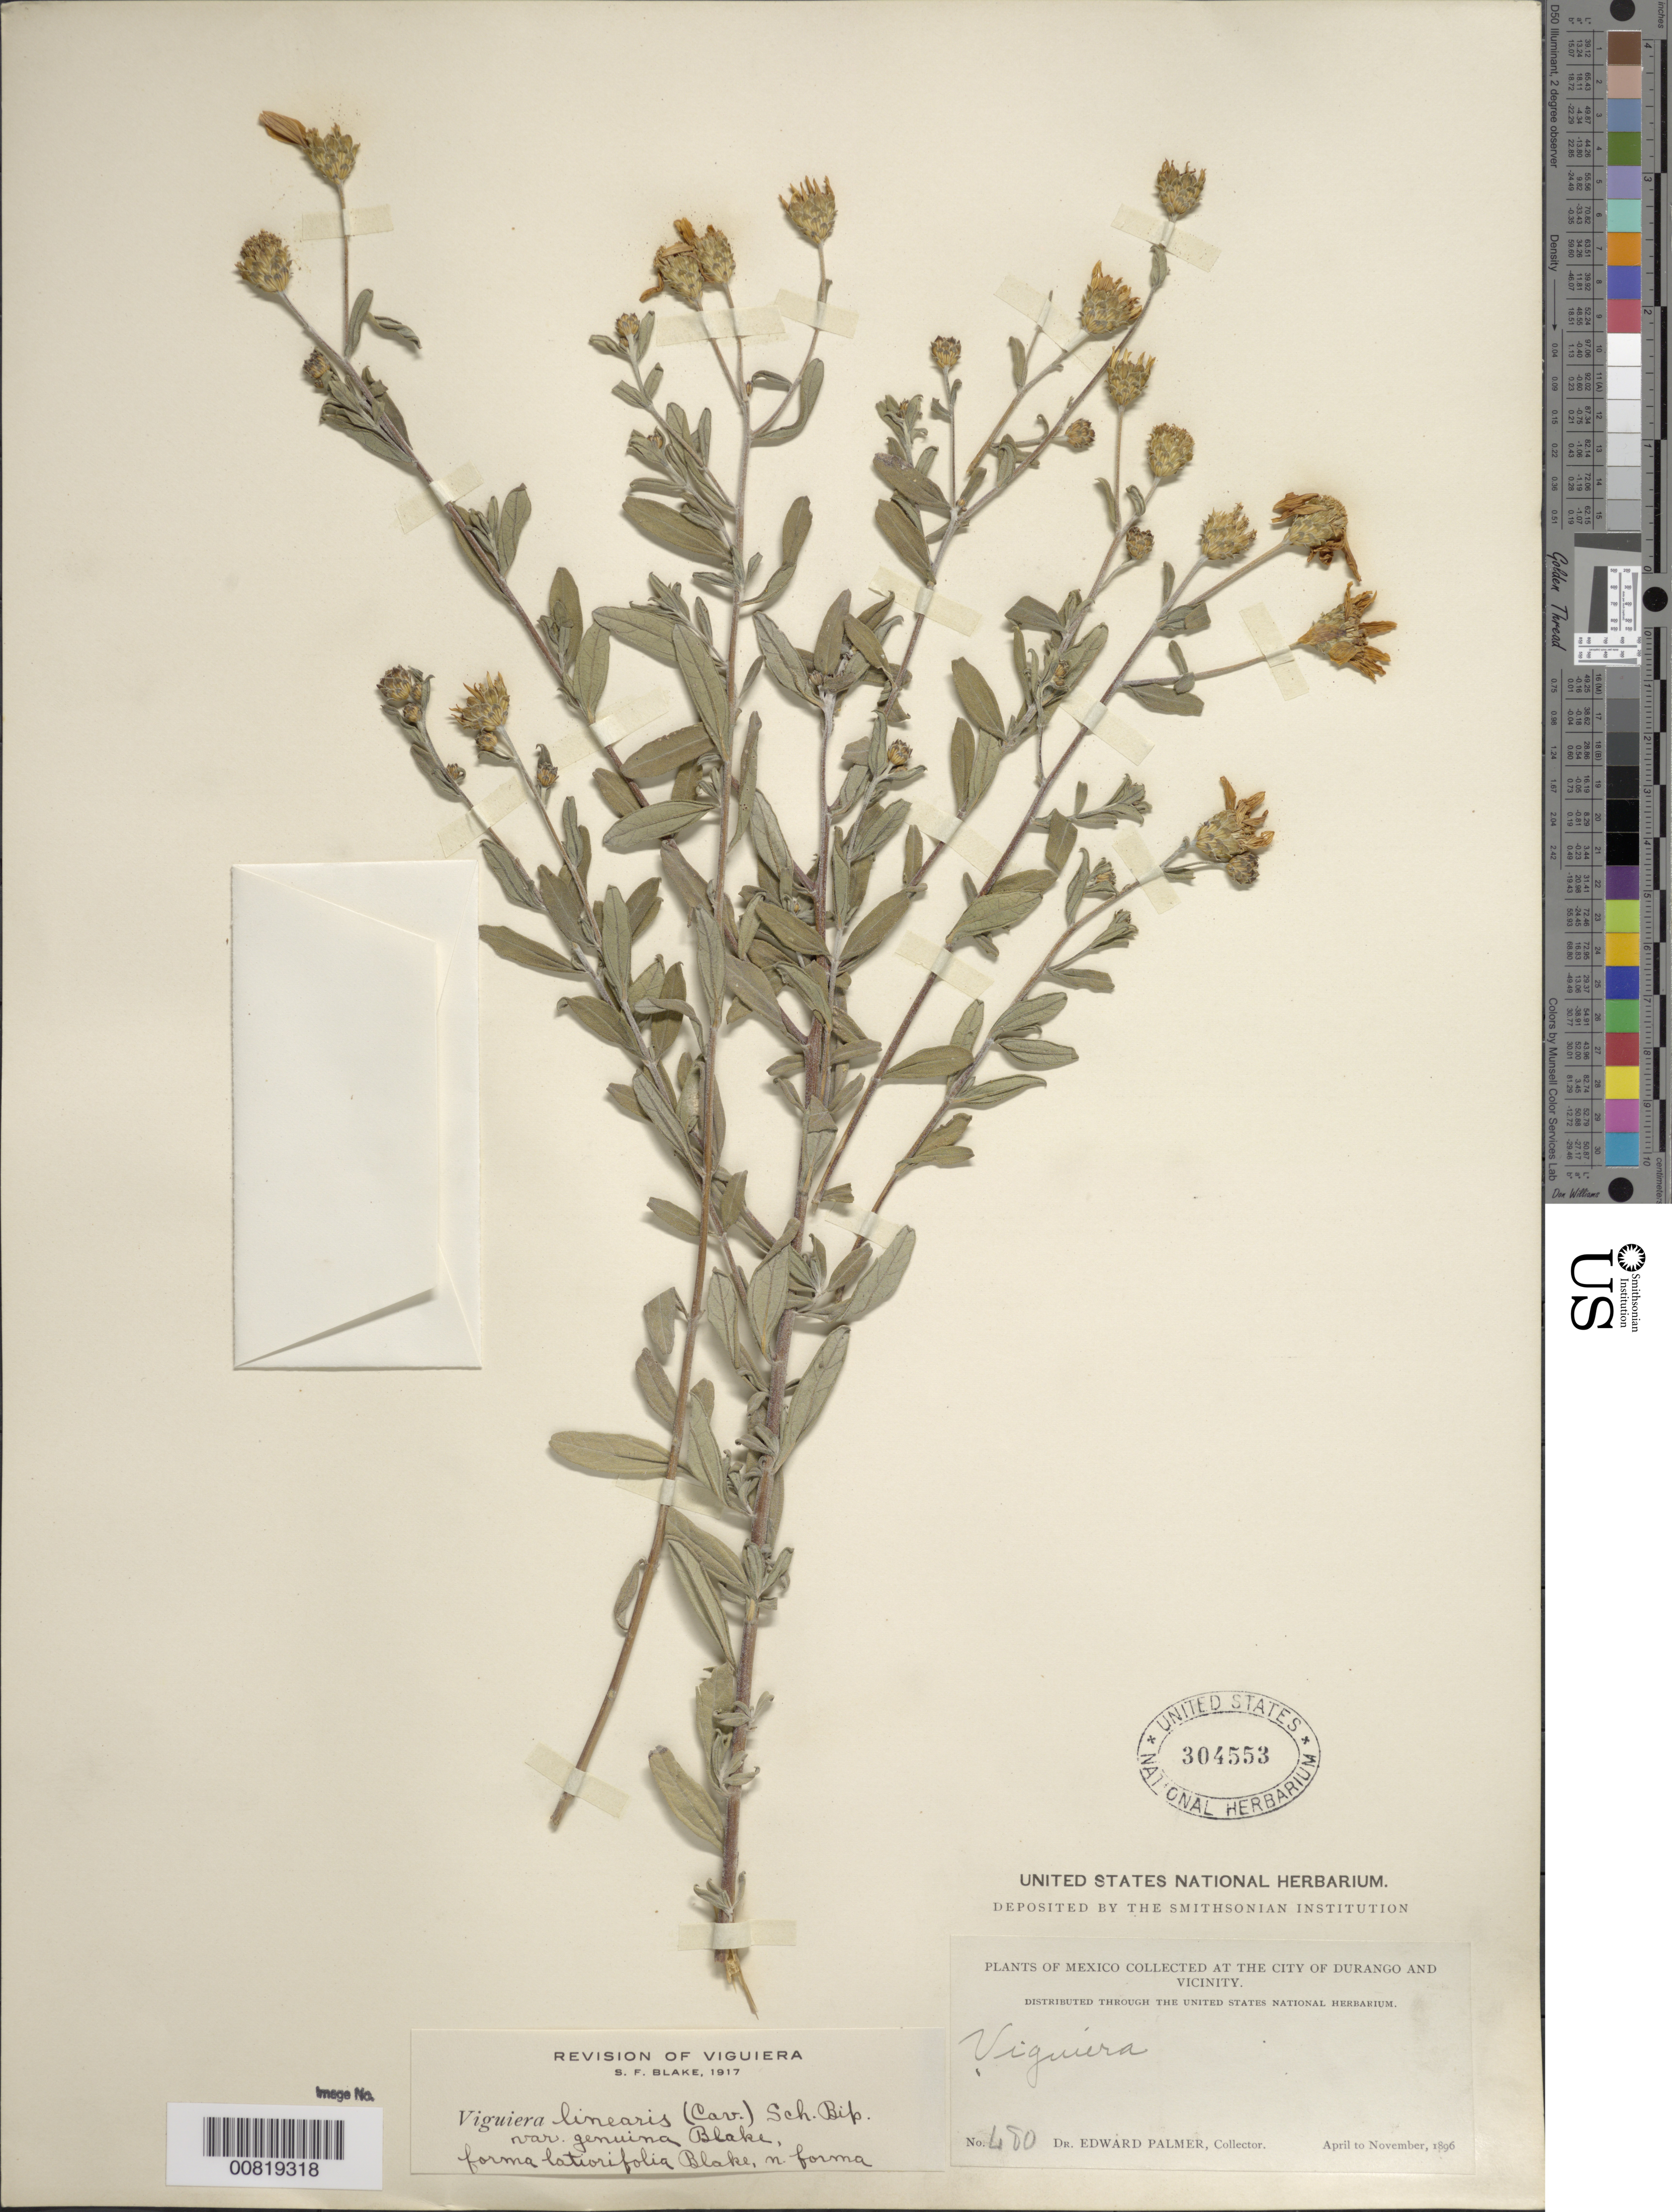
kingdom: Plantae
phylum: Tracheophyta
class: Magnoliopsida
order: Asterales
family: Asteraceae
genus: Viguiera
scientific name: Viguiera linearis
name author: (Cav.) Sch. Bip.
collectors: E. Palmer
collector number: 480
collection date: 1896-04/1896-11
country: Mexico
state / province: Durango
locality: At the City of Durango and Vicinity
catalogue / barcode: US 304553